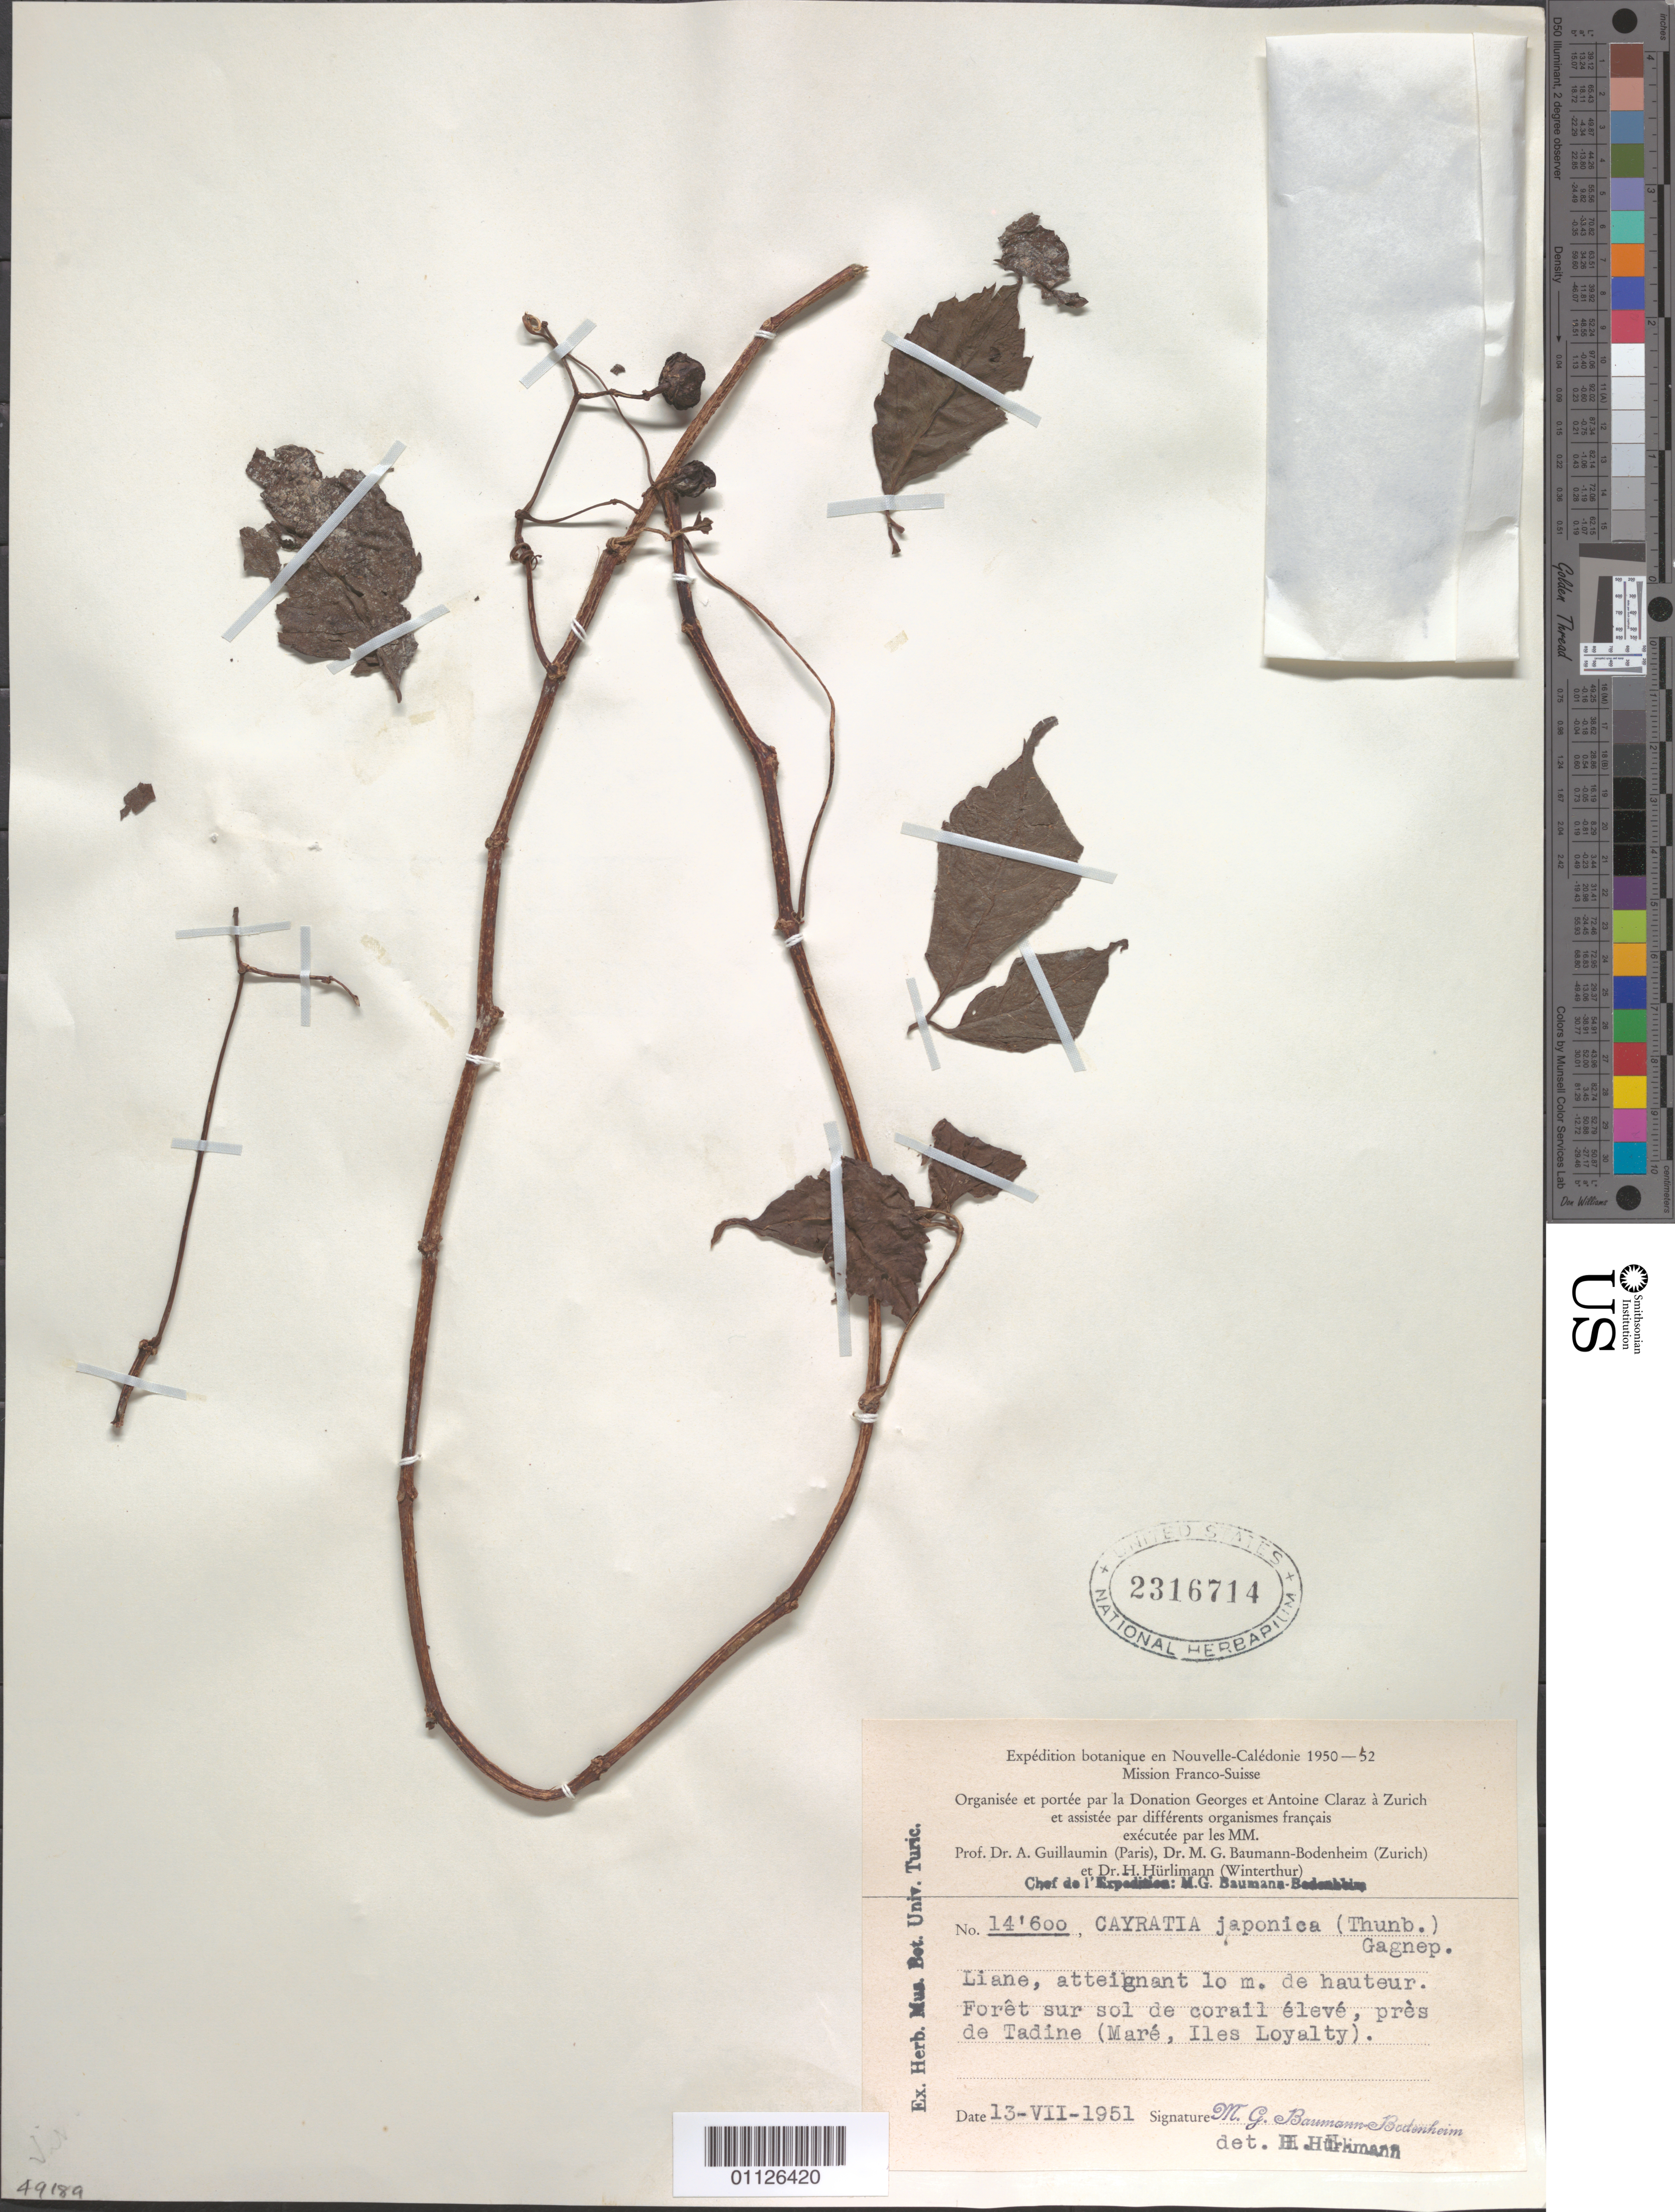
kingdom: Plantae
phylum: Tracheophyta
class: Magnoliopsida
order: Vitales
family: Vitaceae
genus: Causonis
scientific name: Causonis japonica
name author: (Thunb.) Raf.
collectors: M. G. Baumann-Bodenheim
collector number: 14600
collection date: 1951-07-13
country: New Caledonia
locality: Mare, Iles Loyalty.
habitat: Liana.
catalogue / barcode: US 2316714